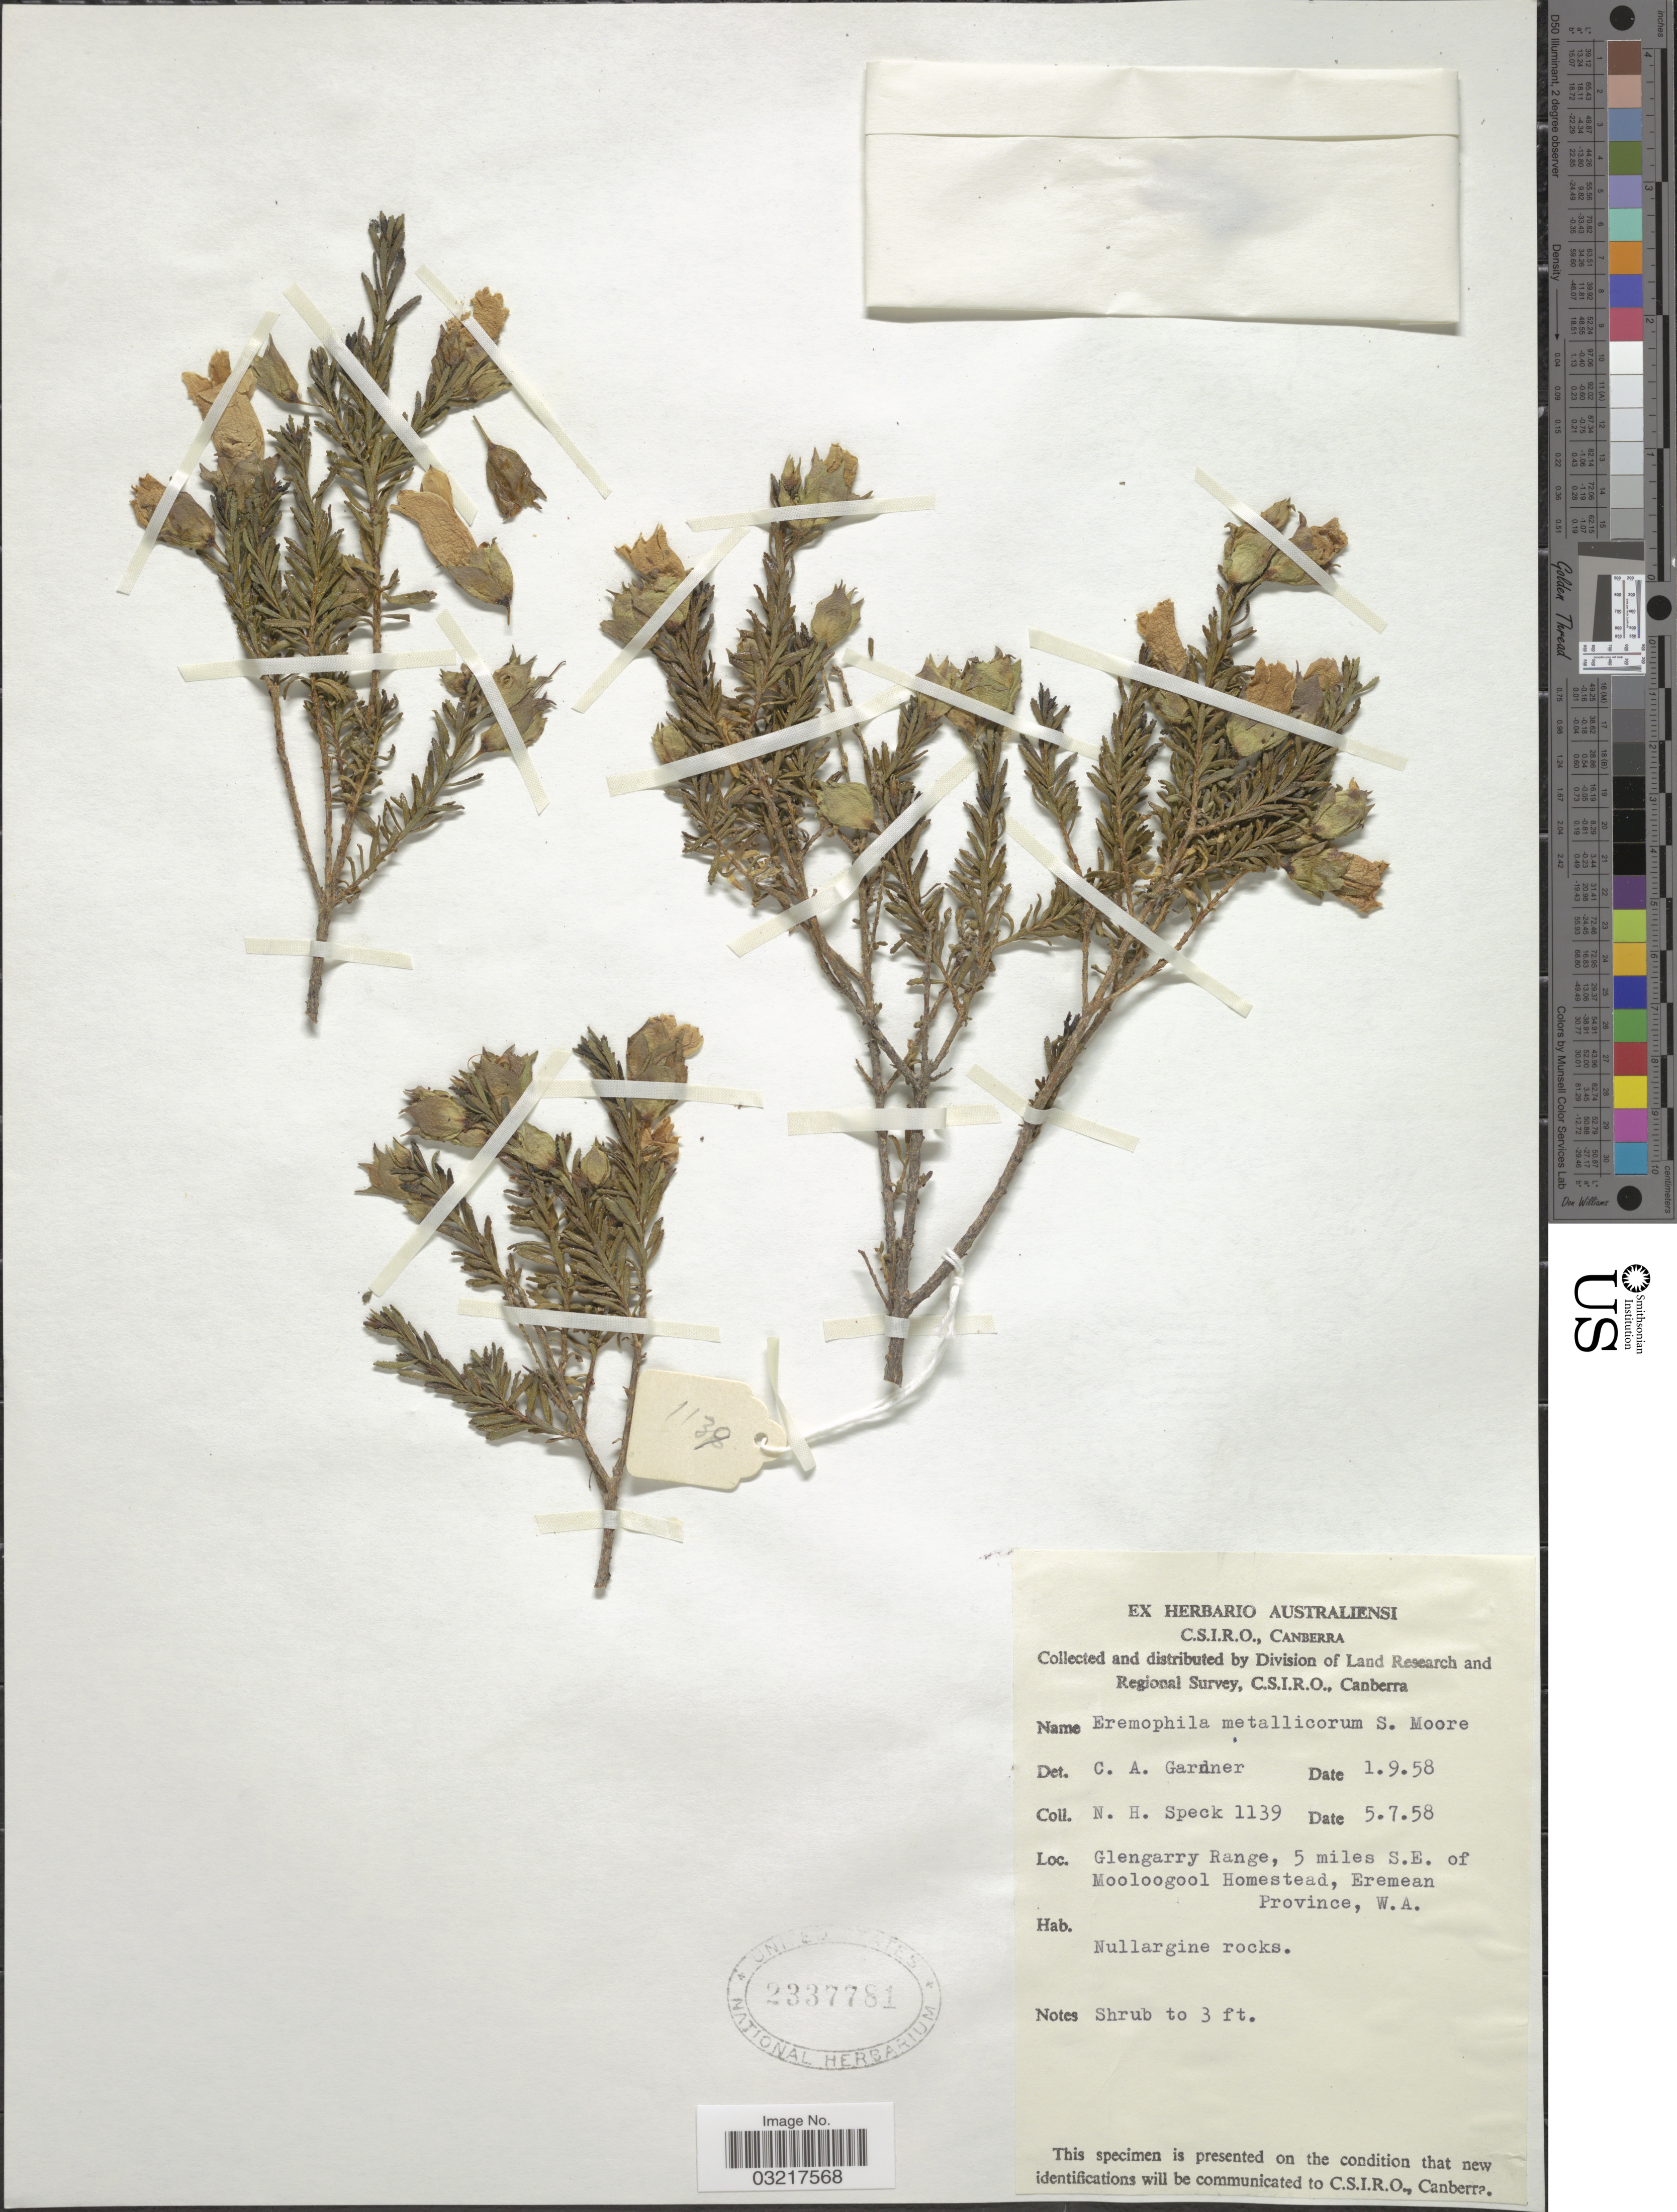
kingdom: Plantae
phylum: Tracheophyta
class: Magnoliopsida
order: Lamiales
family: Scrophulariaceae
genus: Eremophila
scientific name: Eremophila metallicorum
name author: S. Moore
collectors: N. Speck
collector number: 1139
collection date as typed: Transcribed d/m/y: 5/7/58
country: Australia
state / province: Western Australia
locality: Glengarry Range, 5 miles S.E. of Mooloogool Homestead, Eremean Province, W.A.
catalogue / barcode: US 2337781